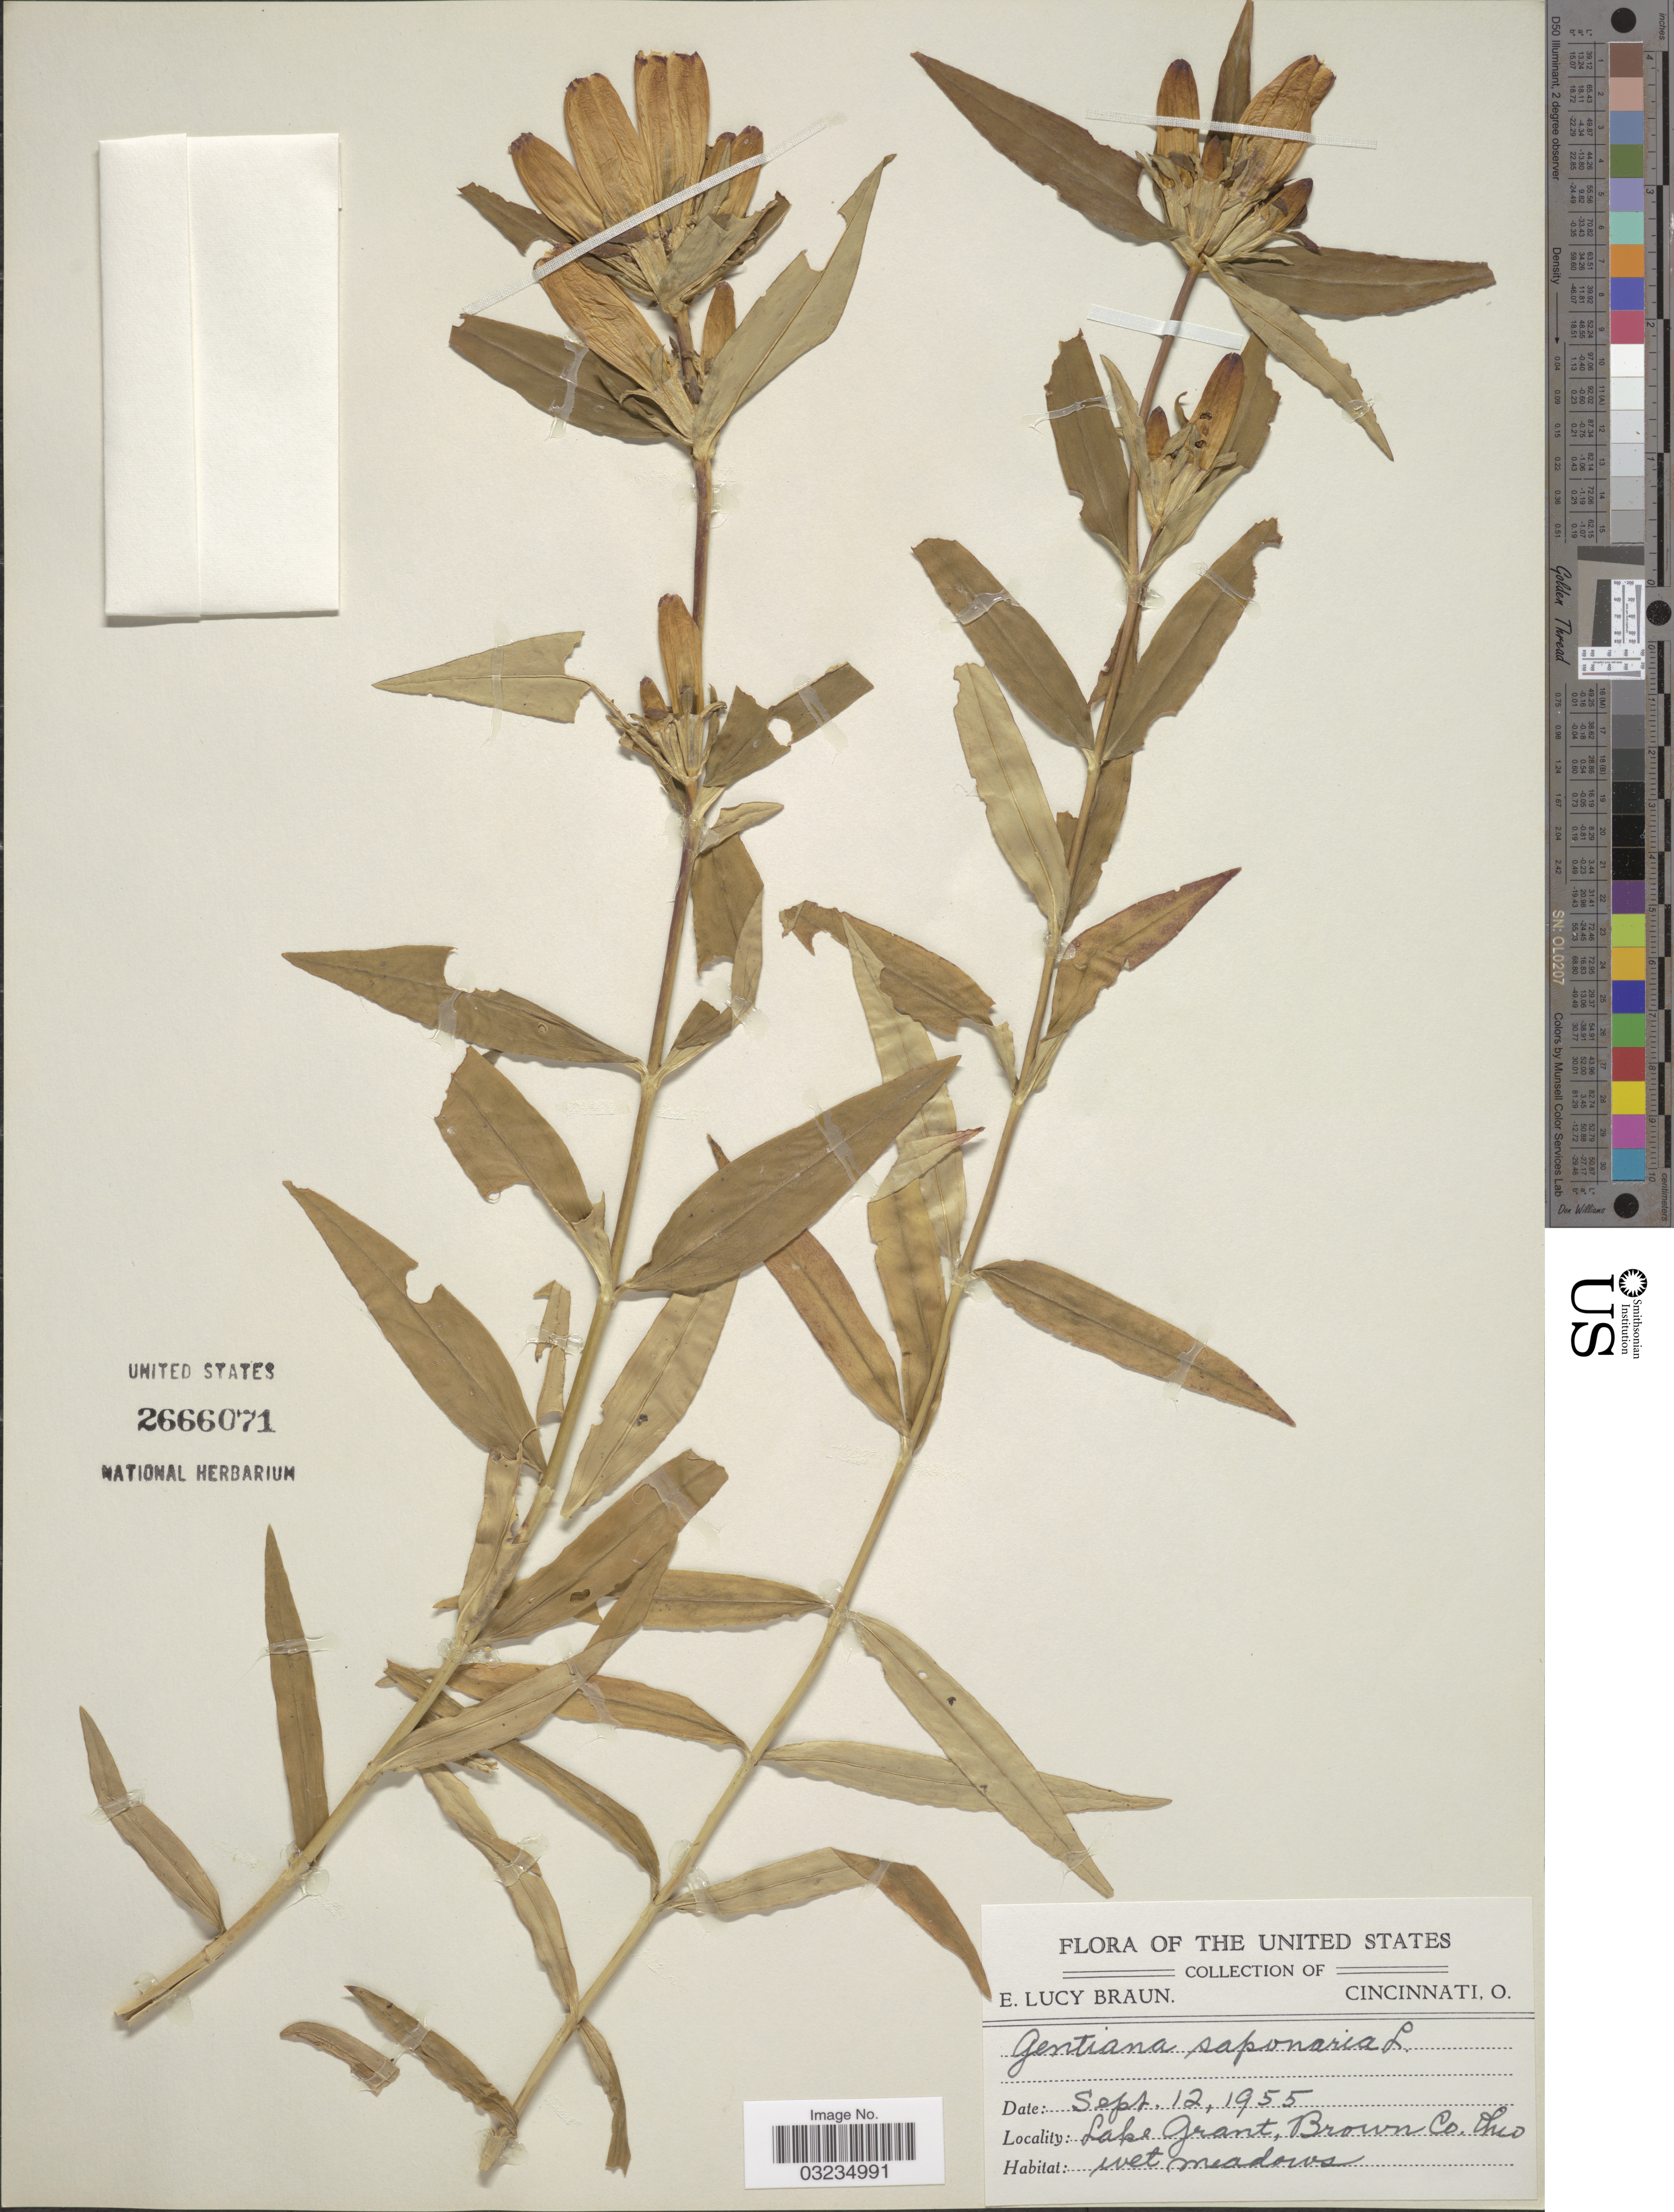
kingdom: Plantae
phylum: Tracheophyta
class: Magnoliopsida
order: Gentianales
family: Gentianaceae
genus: Gentiana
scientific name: Gentiana saponaria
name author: L.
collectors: E. Braun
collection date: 1955-09-12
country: United States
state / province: Ohio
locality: Lake Grant, Brown Co.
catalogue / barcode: US 2666071